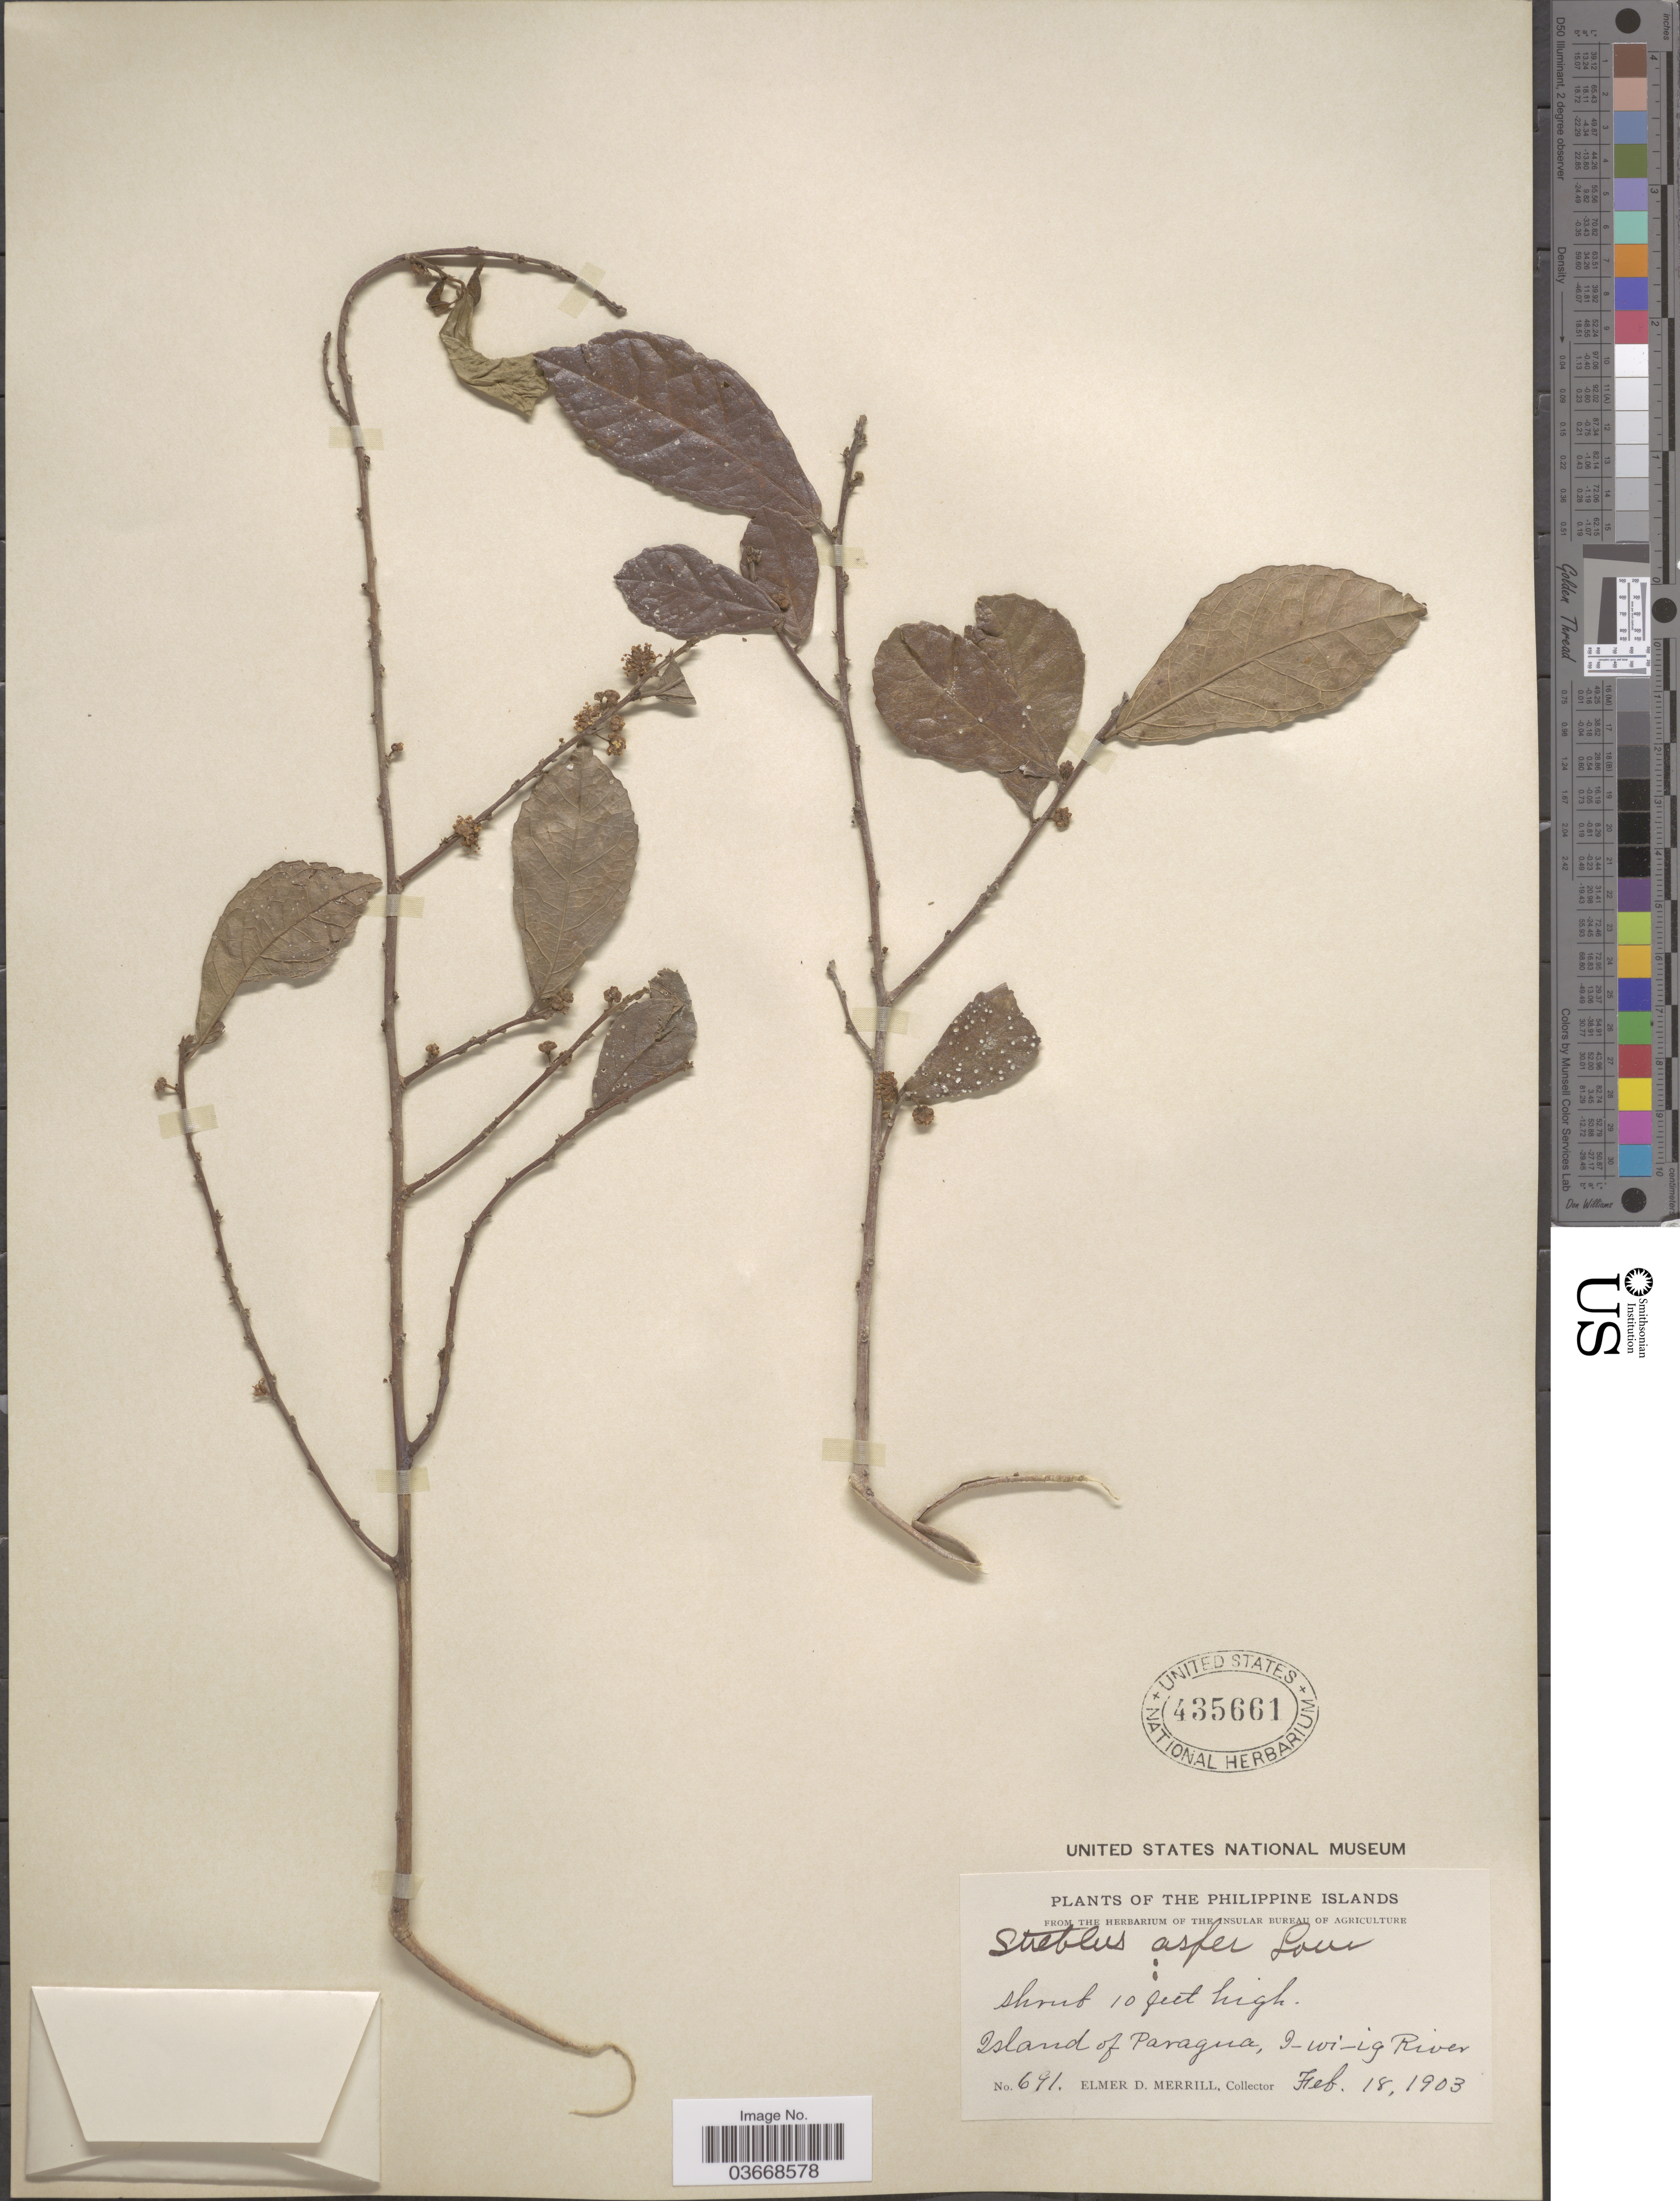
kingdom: Plantae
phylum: Tracheophyta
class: Magnoliopsida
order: Rosales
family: Moraceae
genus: Streblus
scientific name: Streblus asper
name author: Lour.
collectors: E. D. Merrill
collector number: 691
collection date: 1903-02-18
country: Philippines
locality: Island of Paragua, I-wi-ig River.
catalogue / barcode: US 435661